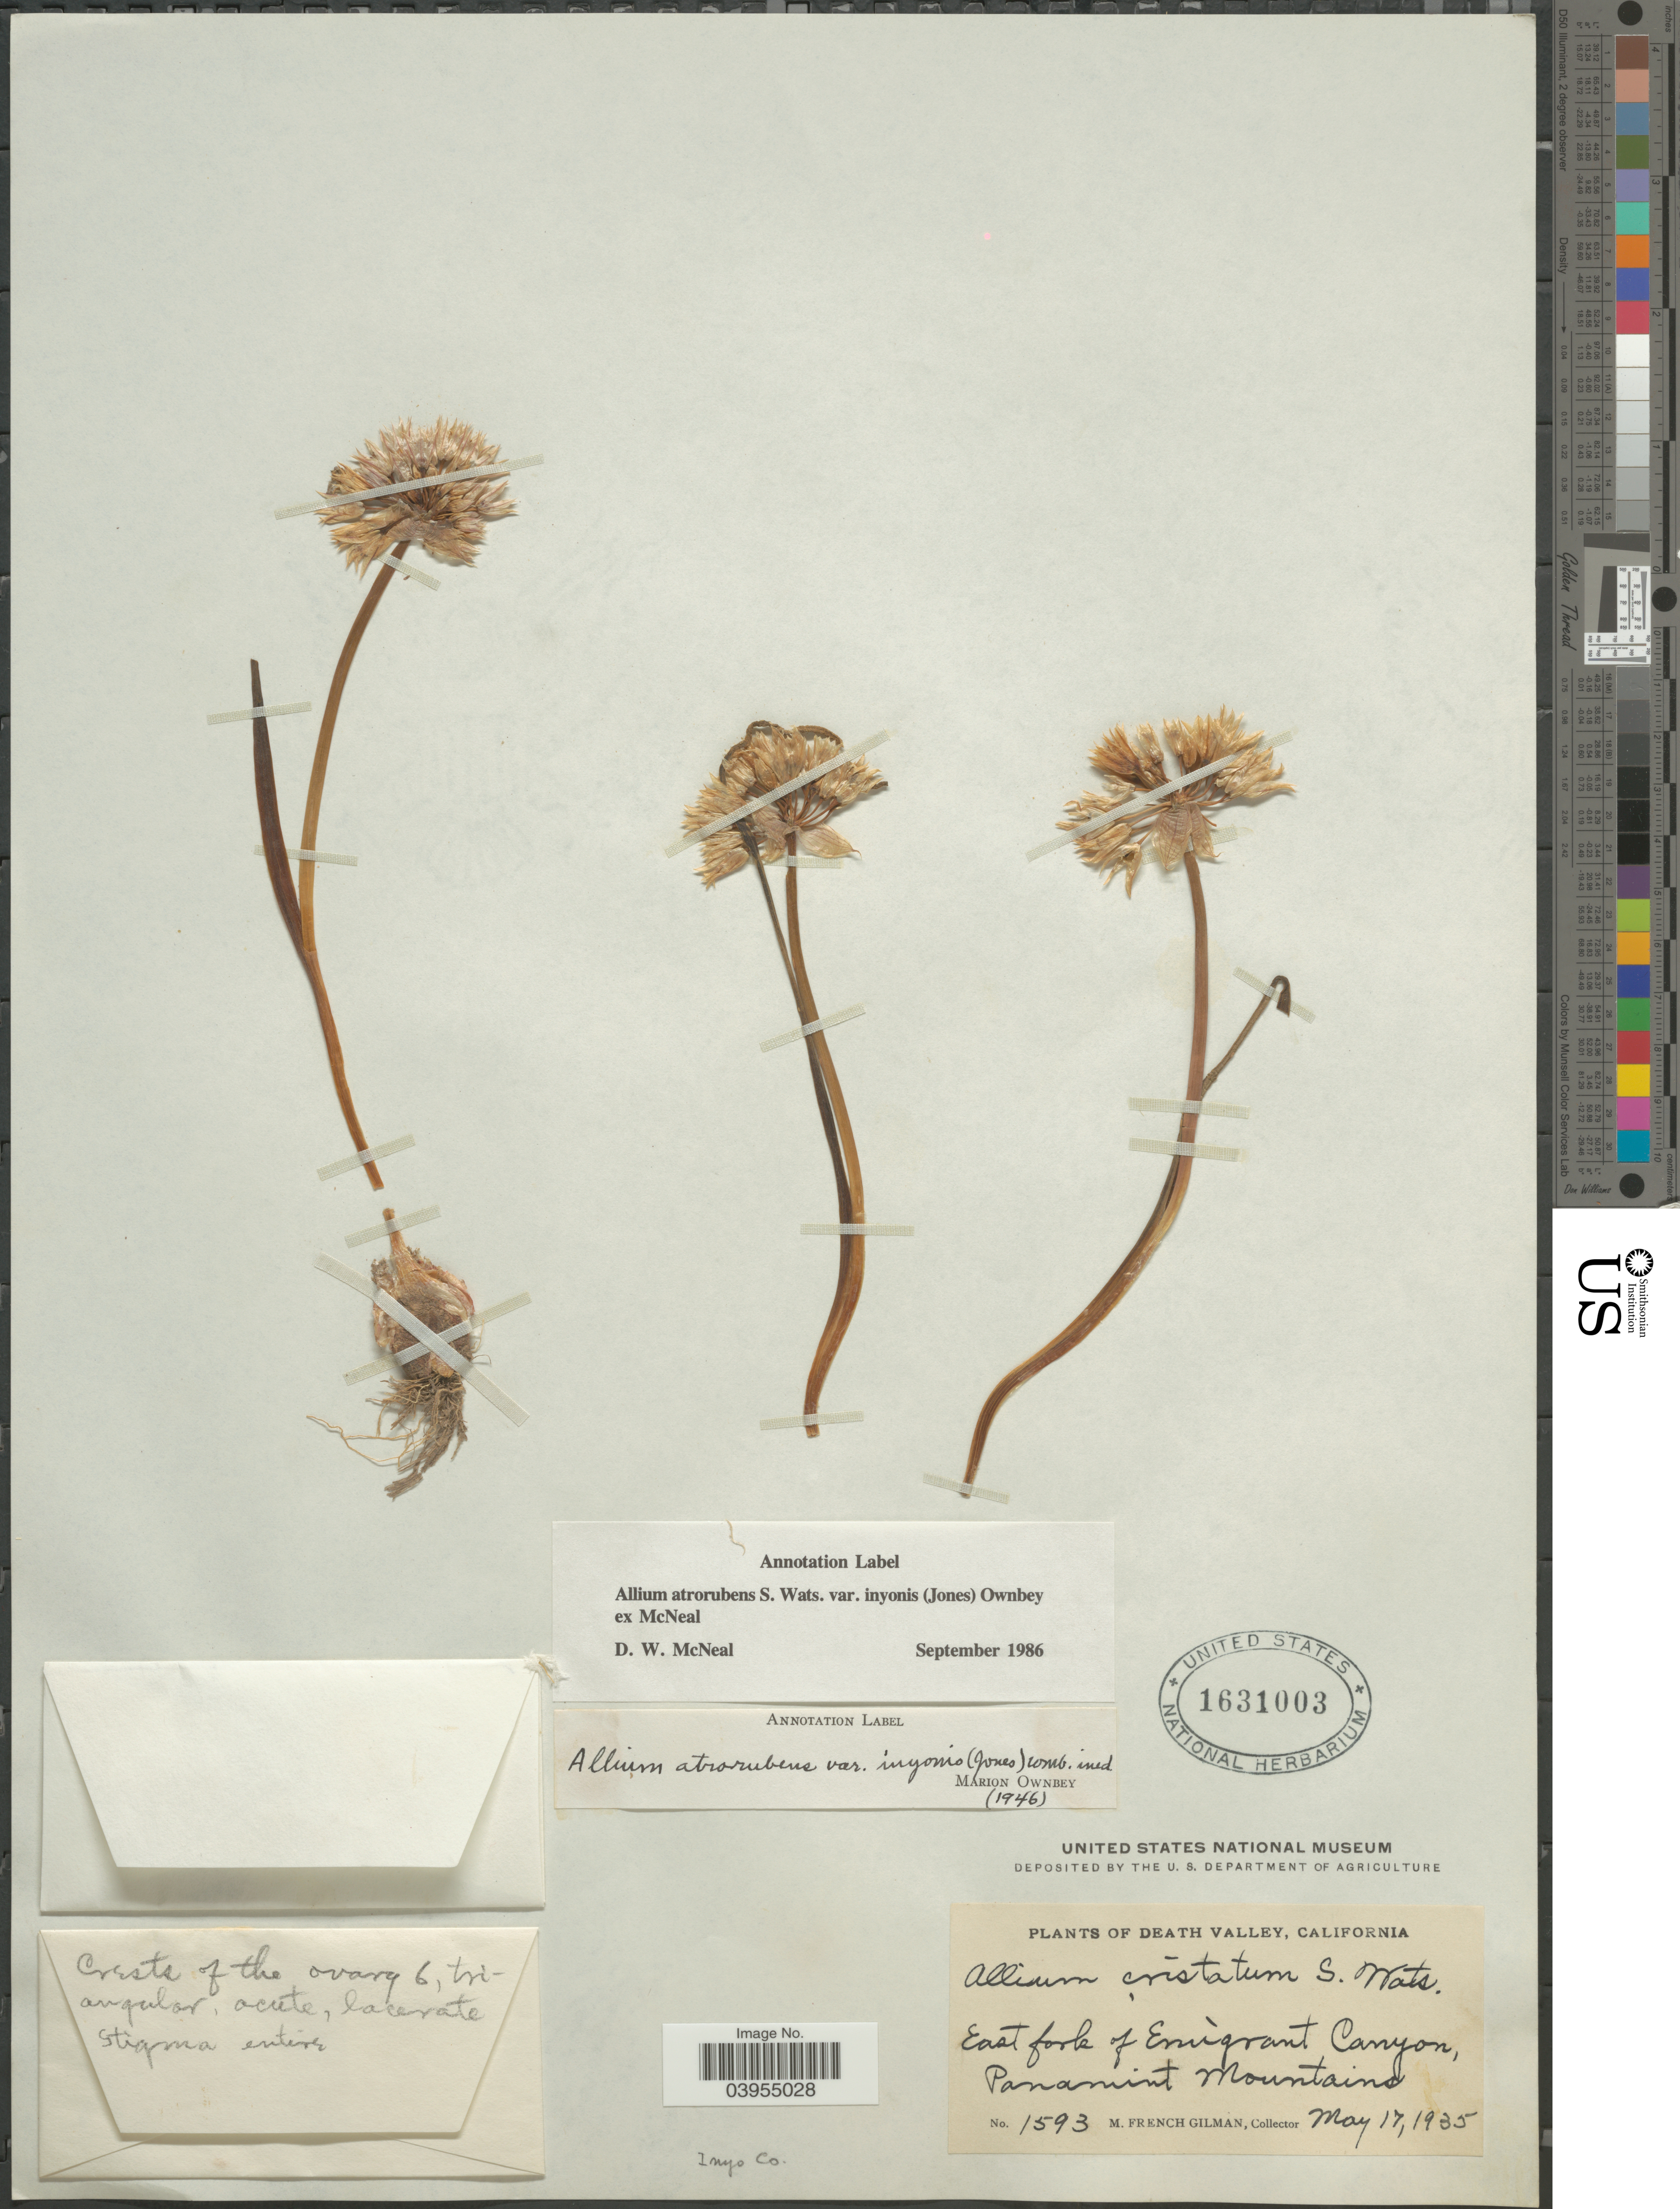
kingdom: Plantae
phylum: Tracheophyta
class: Liliopsida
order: Asparagales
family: Amaryllidaceae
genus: Allium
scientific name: Allium atrorubens var. inyonis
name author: (M.E. Jones) Ownbey & Aase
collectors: M. F. Gilman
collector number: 1593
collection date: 1935-05-17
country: United States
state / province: California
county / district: Inyo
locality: Death Valley. East fork of Emigrant Canyon, Panamint Mountains. Inyo Co.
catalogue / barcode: US 1631003